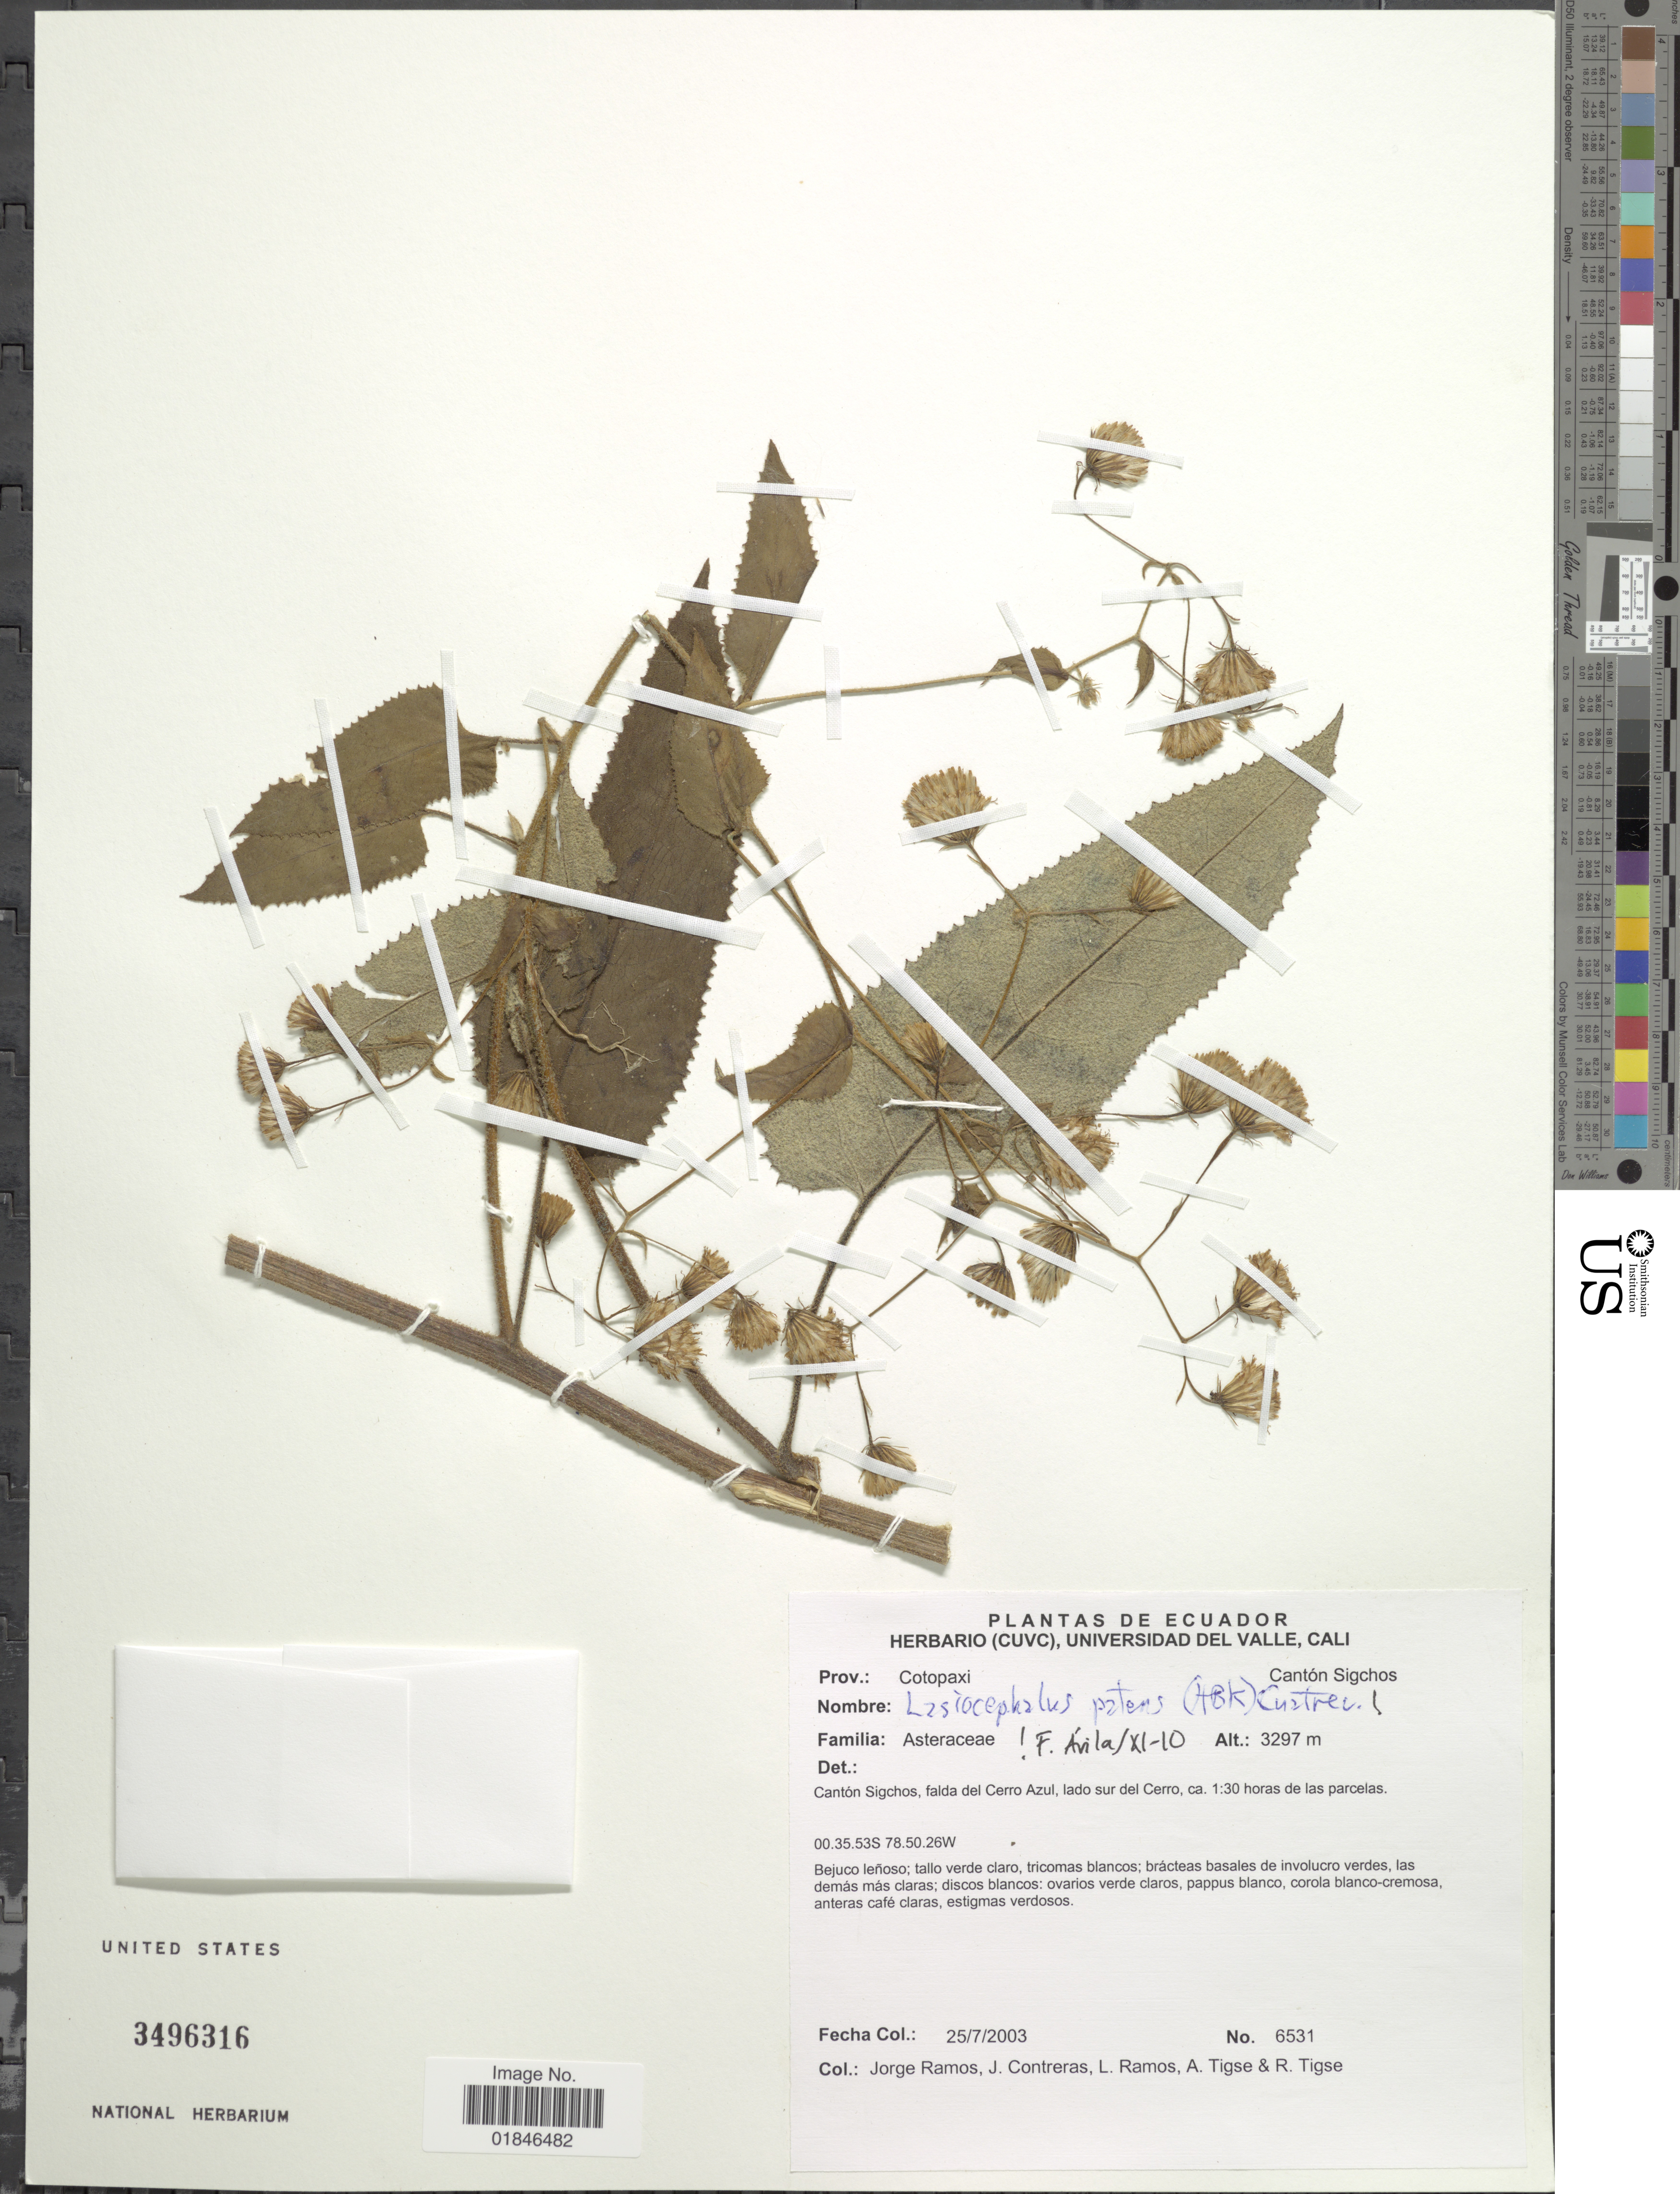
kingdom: Plantae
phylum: Tracheophyta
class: Magnoliopsida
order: Asterales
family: Asteraceae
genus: Senecio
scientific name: Senecio pindilicensis Hieron. ined.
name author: Hieron.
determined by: Salomon, Luciana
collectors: J. Ramos, J. Contreras, L. Ramos, A. Tigse & R. Tigse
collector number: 6531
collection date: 2003-07-25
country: Ecuador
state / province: Cotopaxi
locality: Prov.: Cotopaxi, Canton Sigchos Canton Sigchos, falda del Cerro Azul, lado sur del Cerro.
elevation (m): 3297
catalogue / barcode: US 3496316